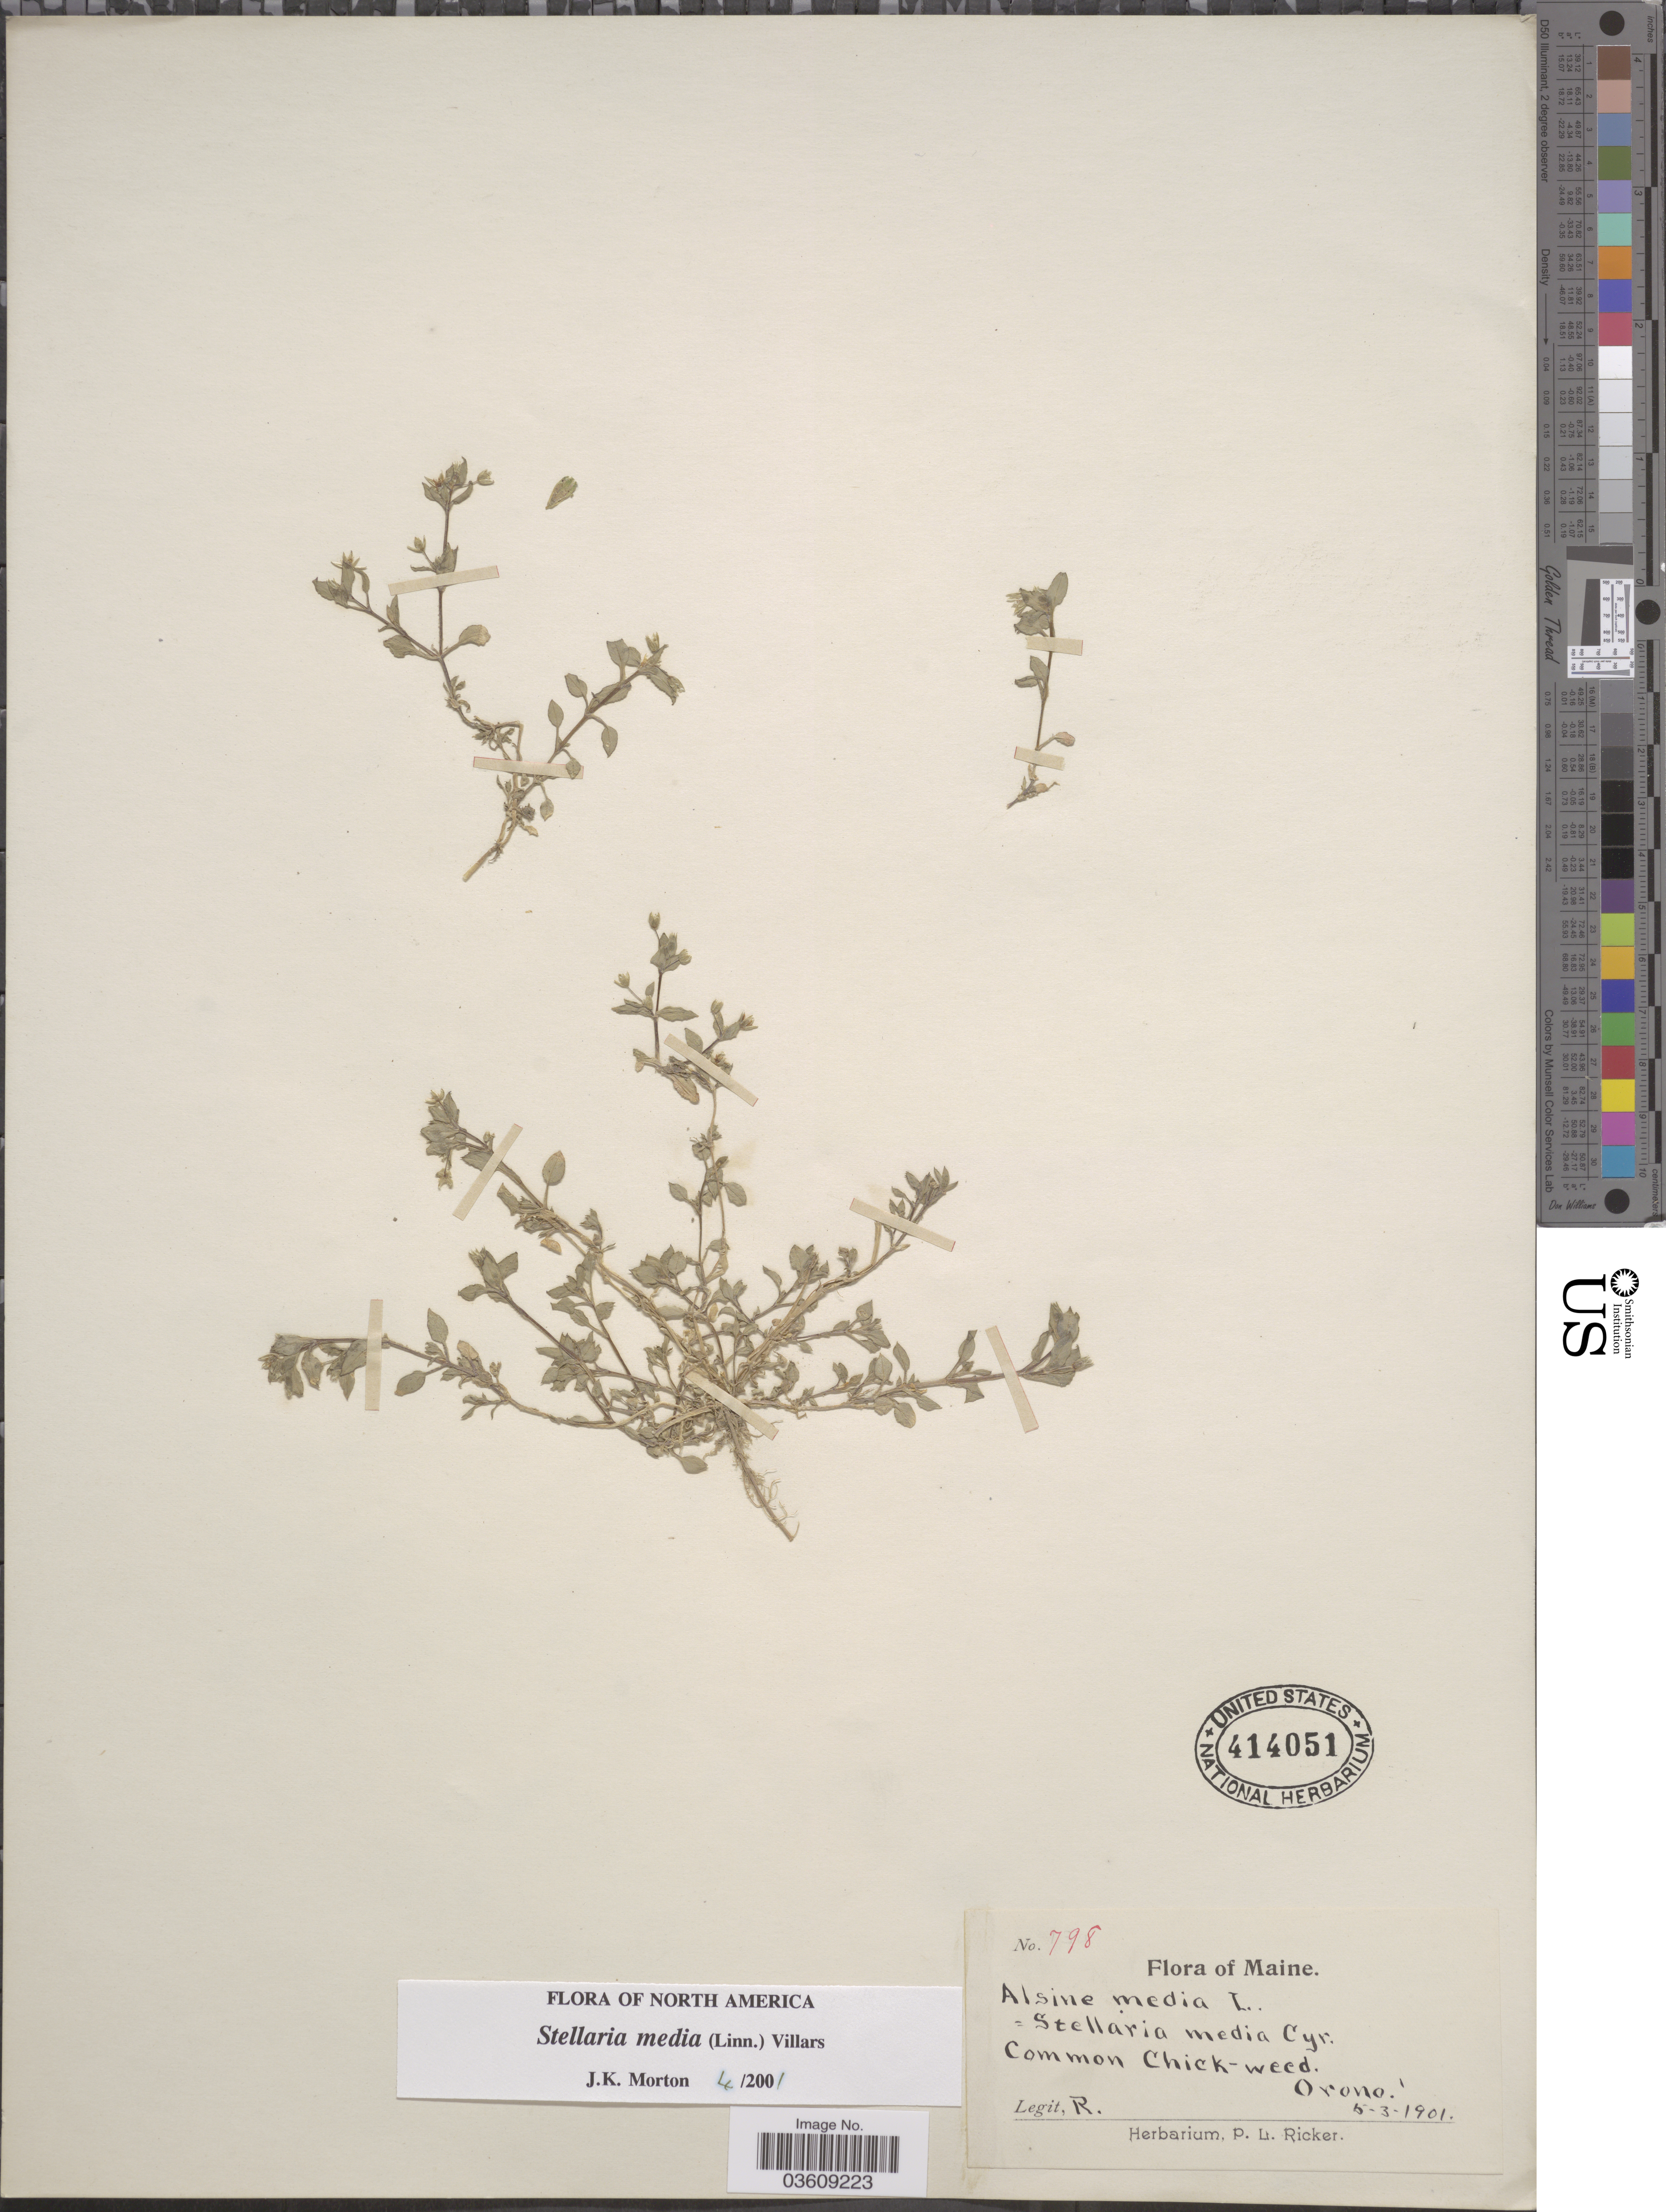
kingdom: Plantae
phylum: Tracheophyta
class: Magnoliopsida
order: Caryophyllales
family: Caryophyllaceae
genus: Stellaria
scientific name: Stellaria media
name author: (L.) Vill.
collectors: P. Ricker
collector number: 798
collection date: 1901-05-03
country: United States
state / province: Maine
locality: Orono.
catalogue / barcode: US 414051